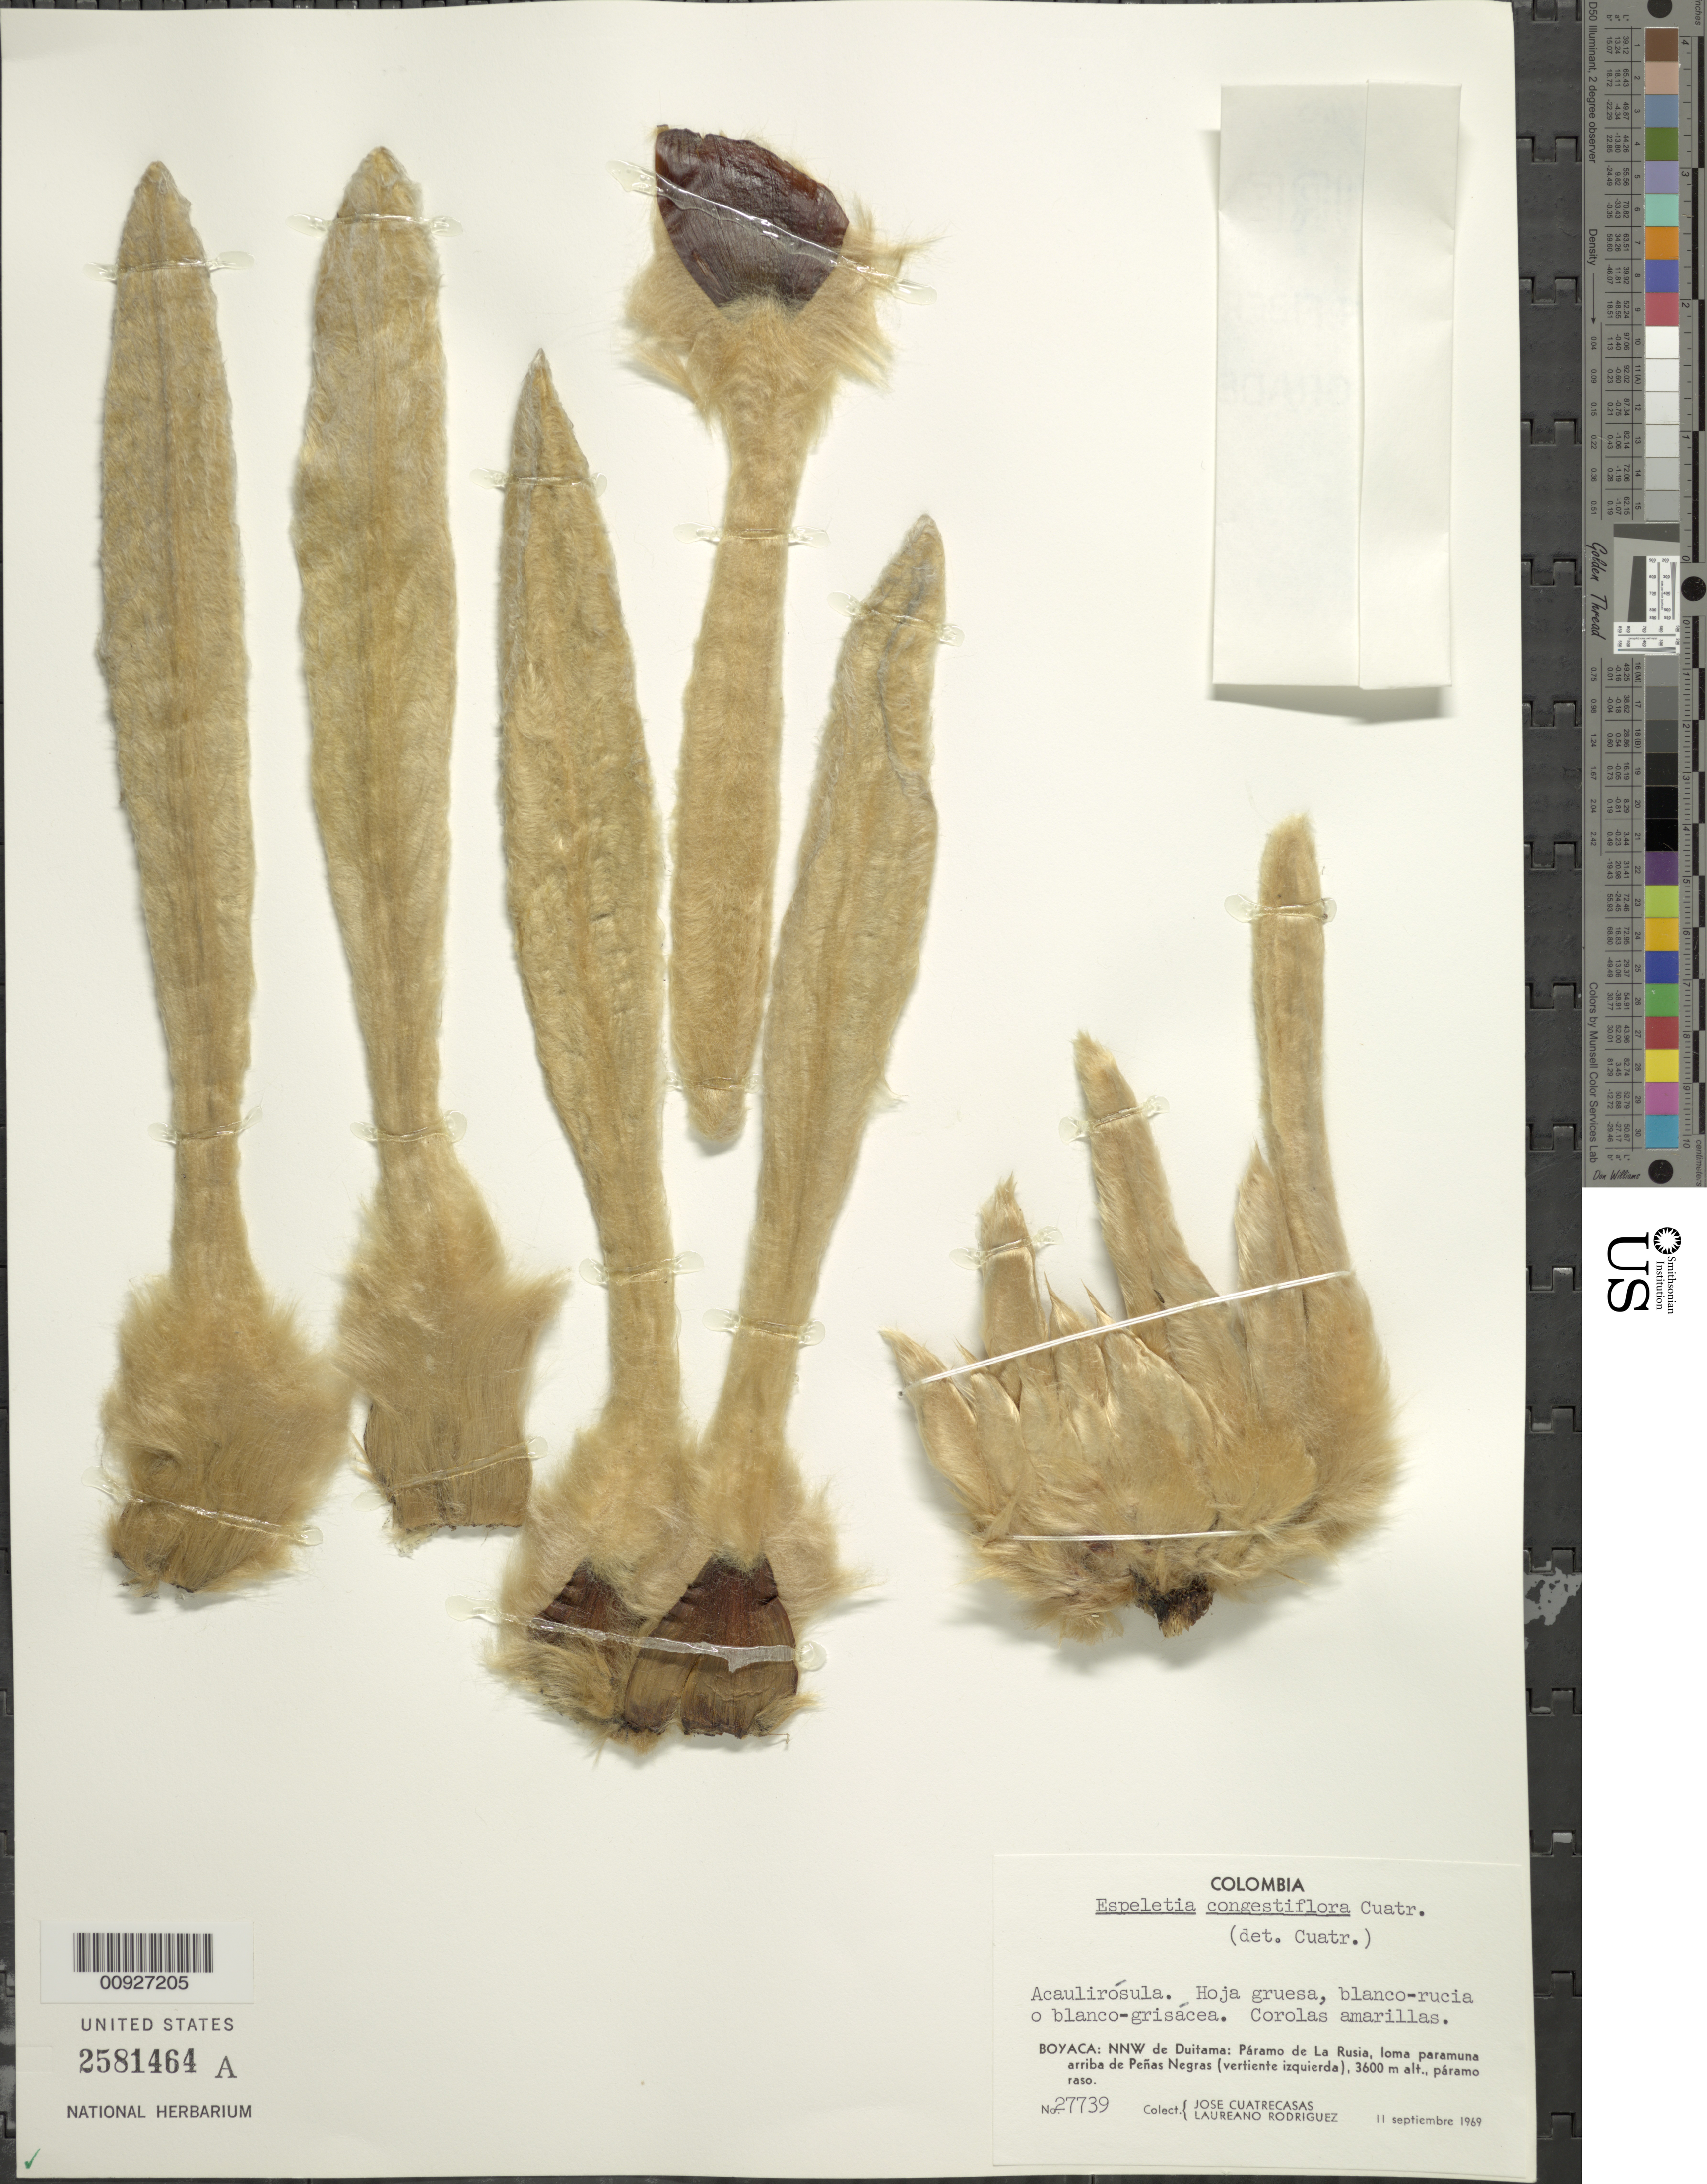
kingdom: Plantae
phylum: Tracheophyta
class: Magnoliopsida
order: Asterales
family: Asteraceae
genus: Espeletia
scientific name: Espeletia congestiflora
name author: Cuatrec.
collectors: J. Cuatrecasas & L. Rodriguez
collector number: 27739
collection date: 1969-09-11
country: Colombia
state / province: Boyacá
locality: P. de La Rusia. NNW de Duitama: Páramo de La Rusia, loma paramuna arriba de Peñas Negras (vertiente izquierda)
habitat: Páramo raso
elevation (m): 3600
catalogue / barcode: US 2581464A